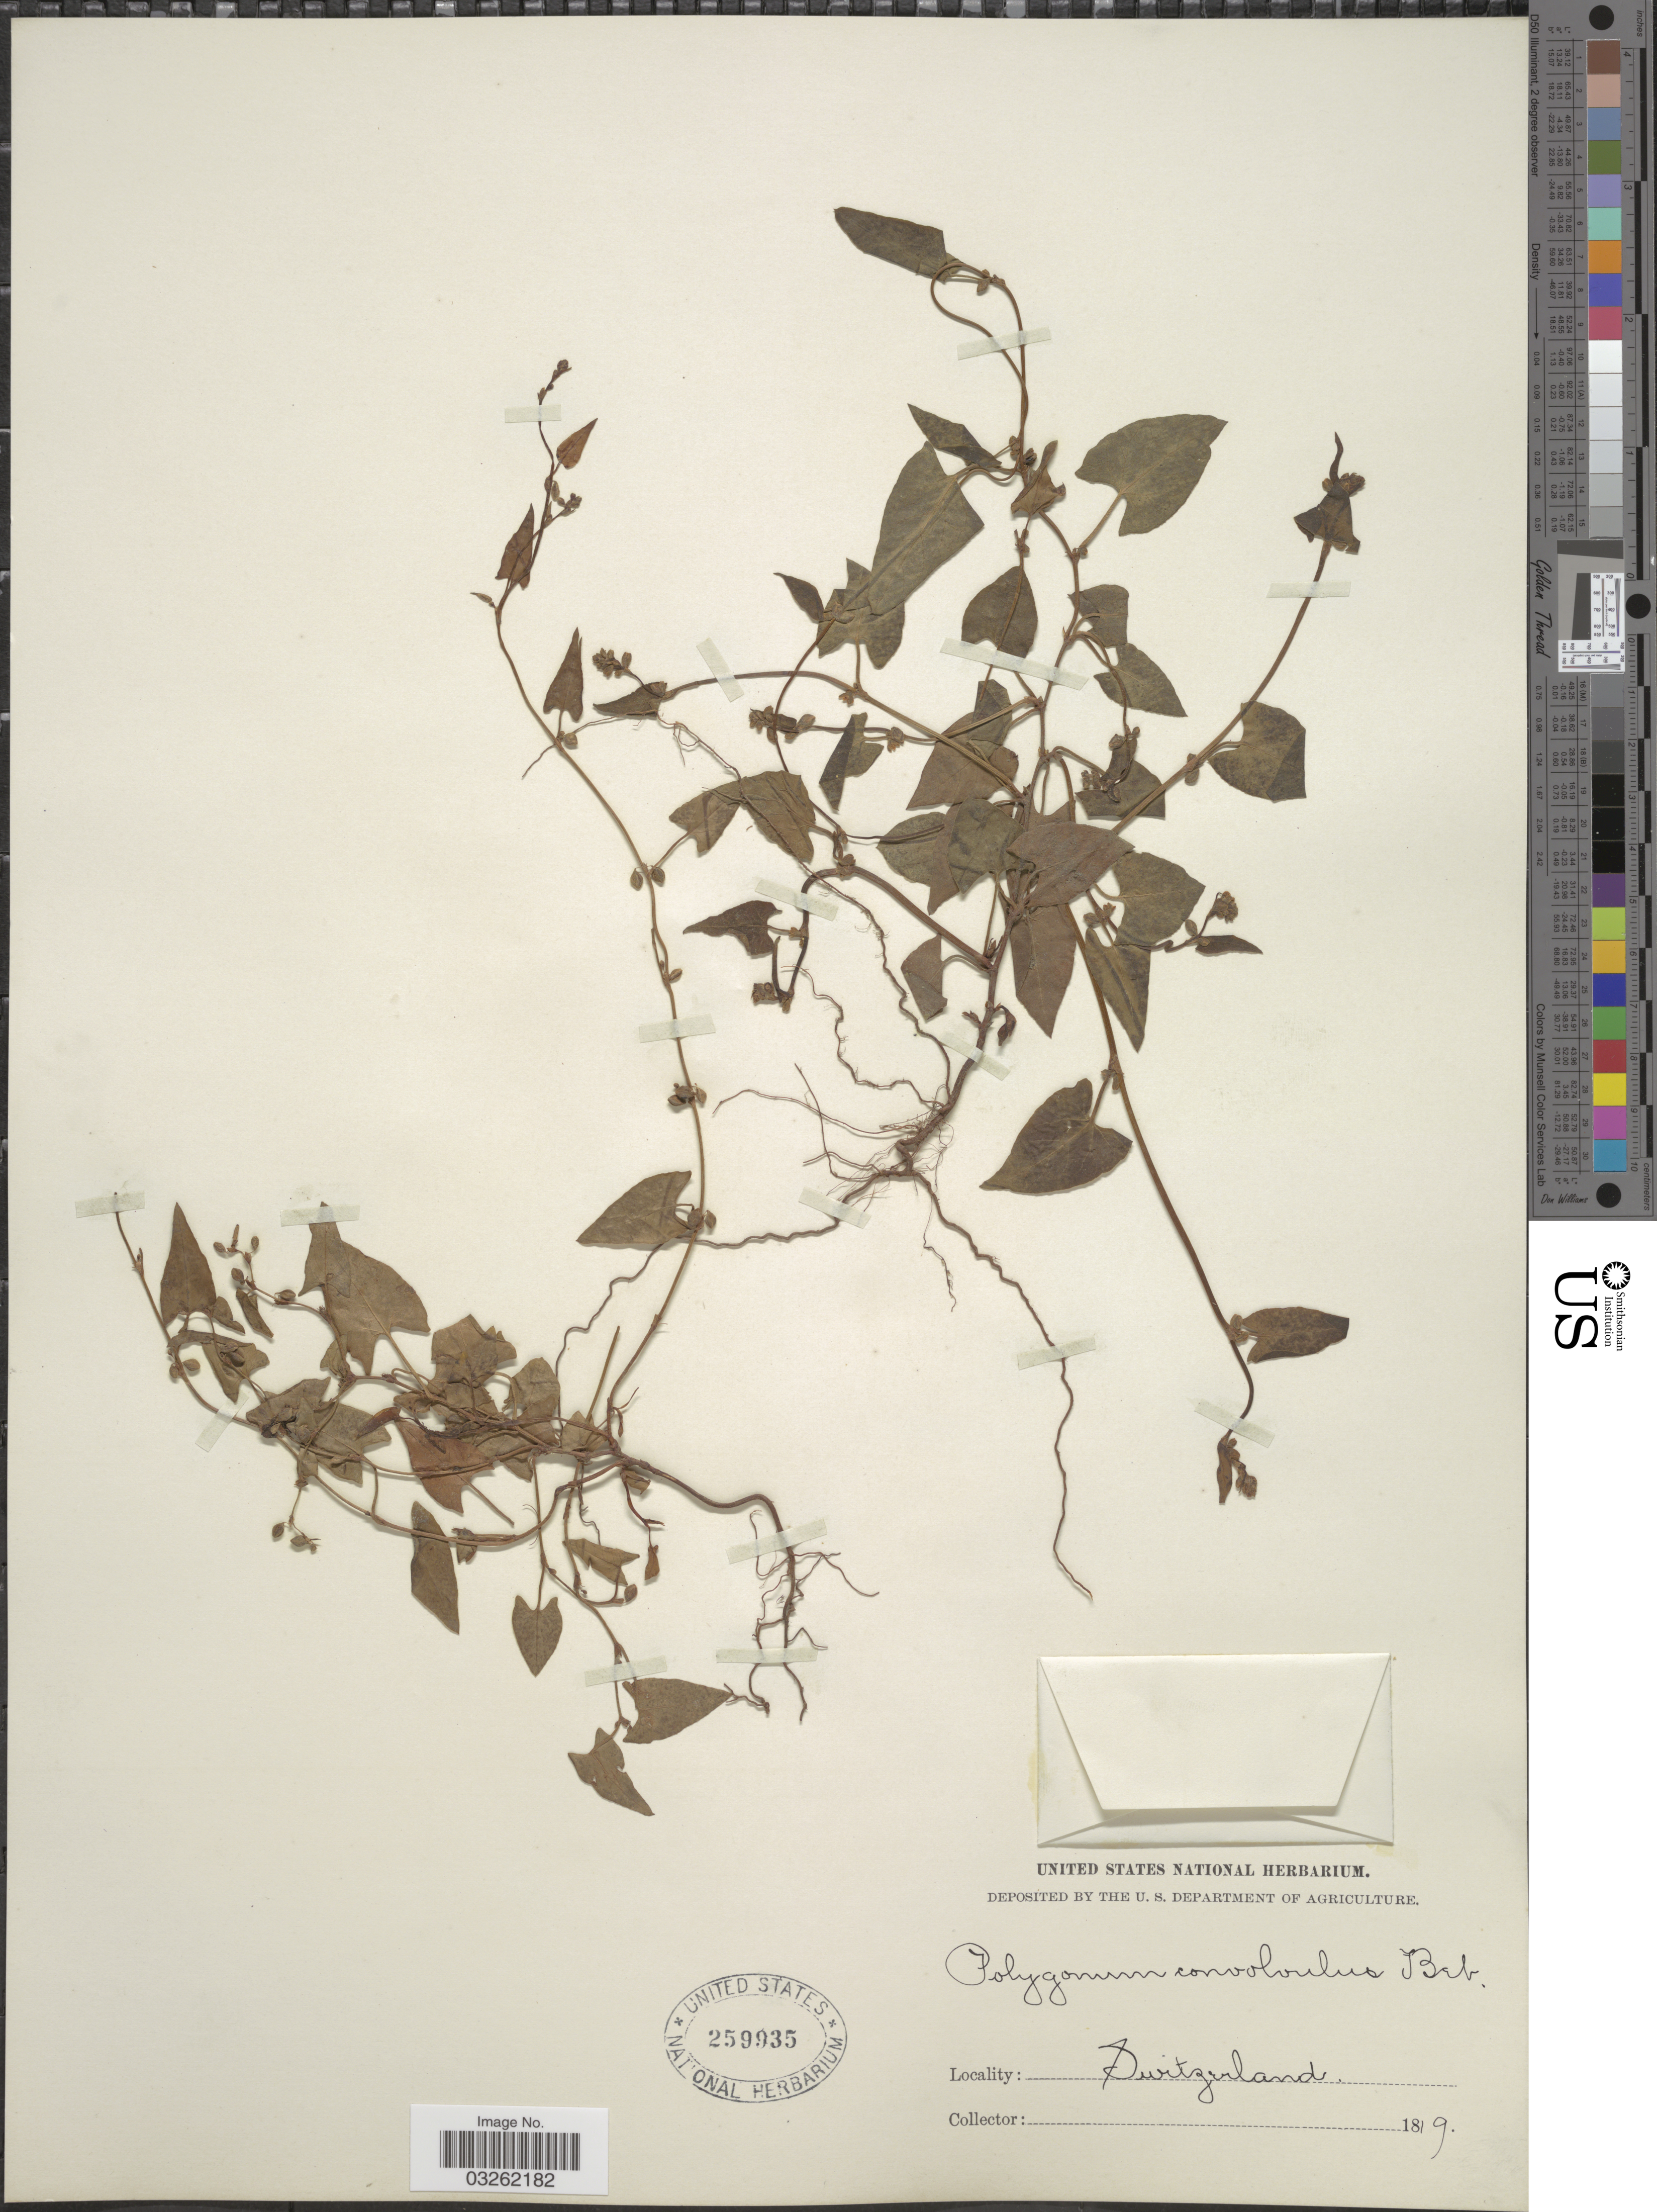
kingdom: Plantae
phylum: Tracheophyta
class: Magnoliopsida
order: Caryophyllales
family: Polygonaceae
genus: Fallopia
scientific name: Fallopia convolvulus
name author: (L.) Á. Löve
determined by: Strong, M. T., (US), Smithsonian Institution - National Museum of Natural History (UNITED STATES)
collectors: ex herb. United States National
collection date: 1819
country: Switzerland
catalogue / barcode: US 259935